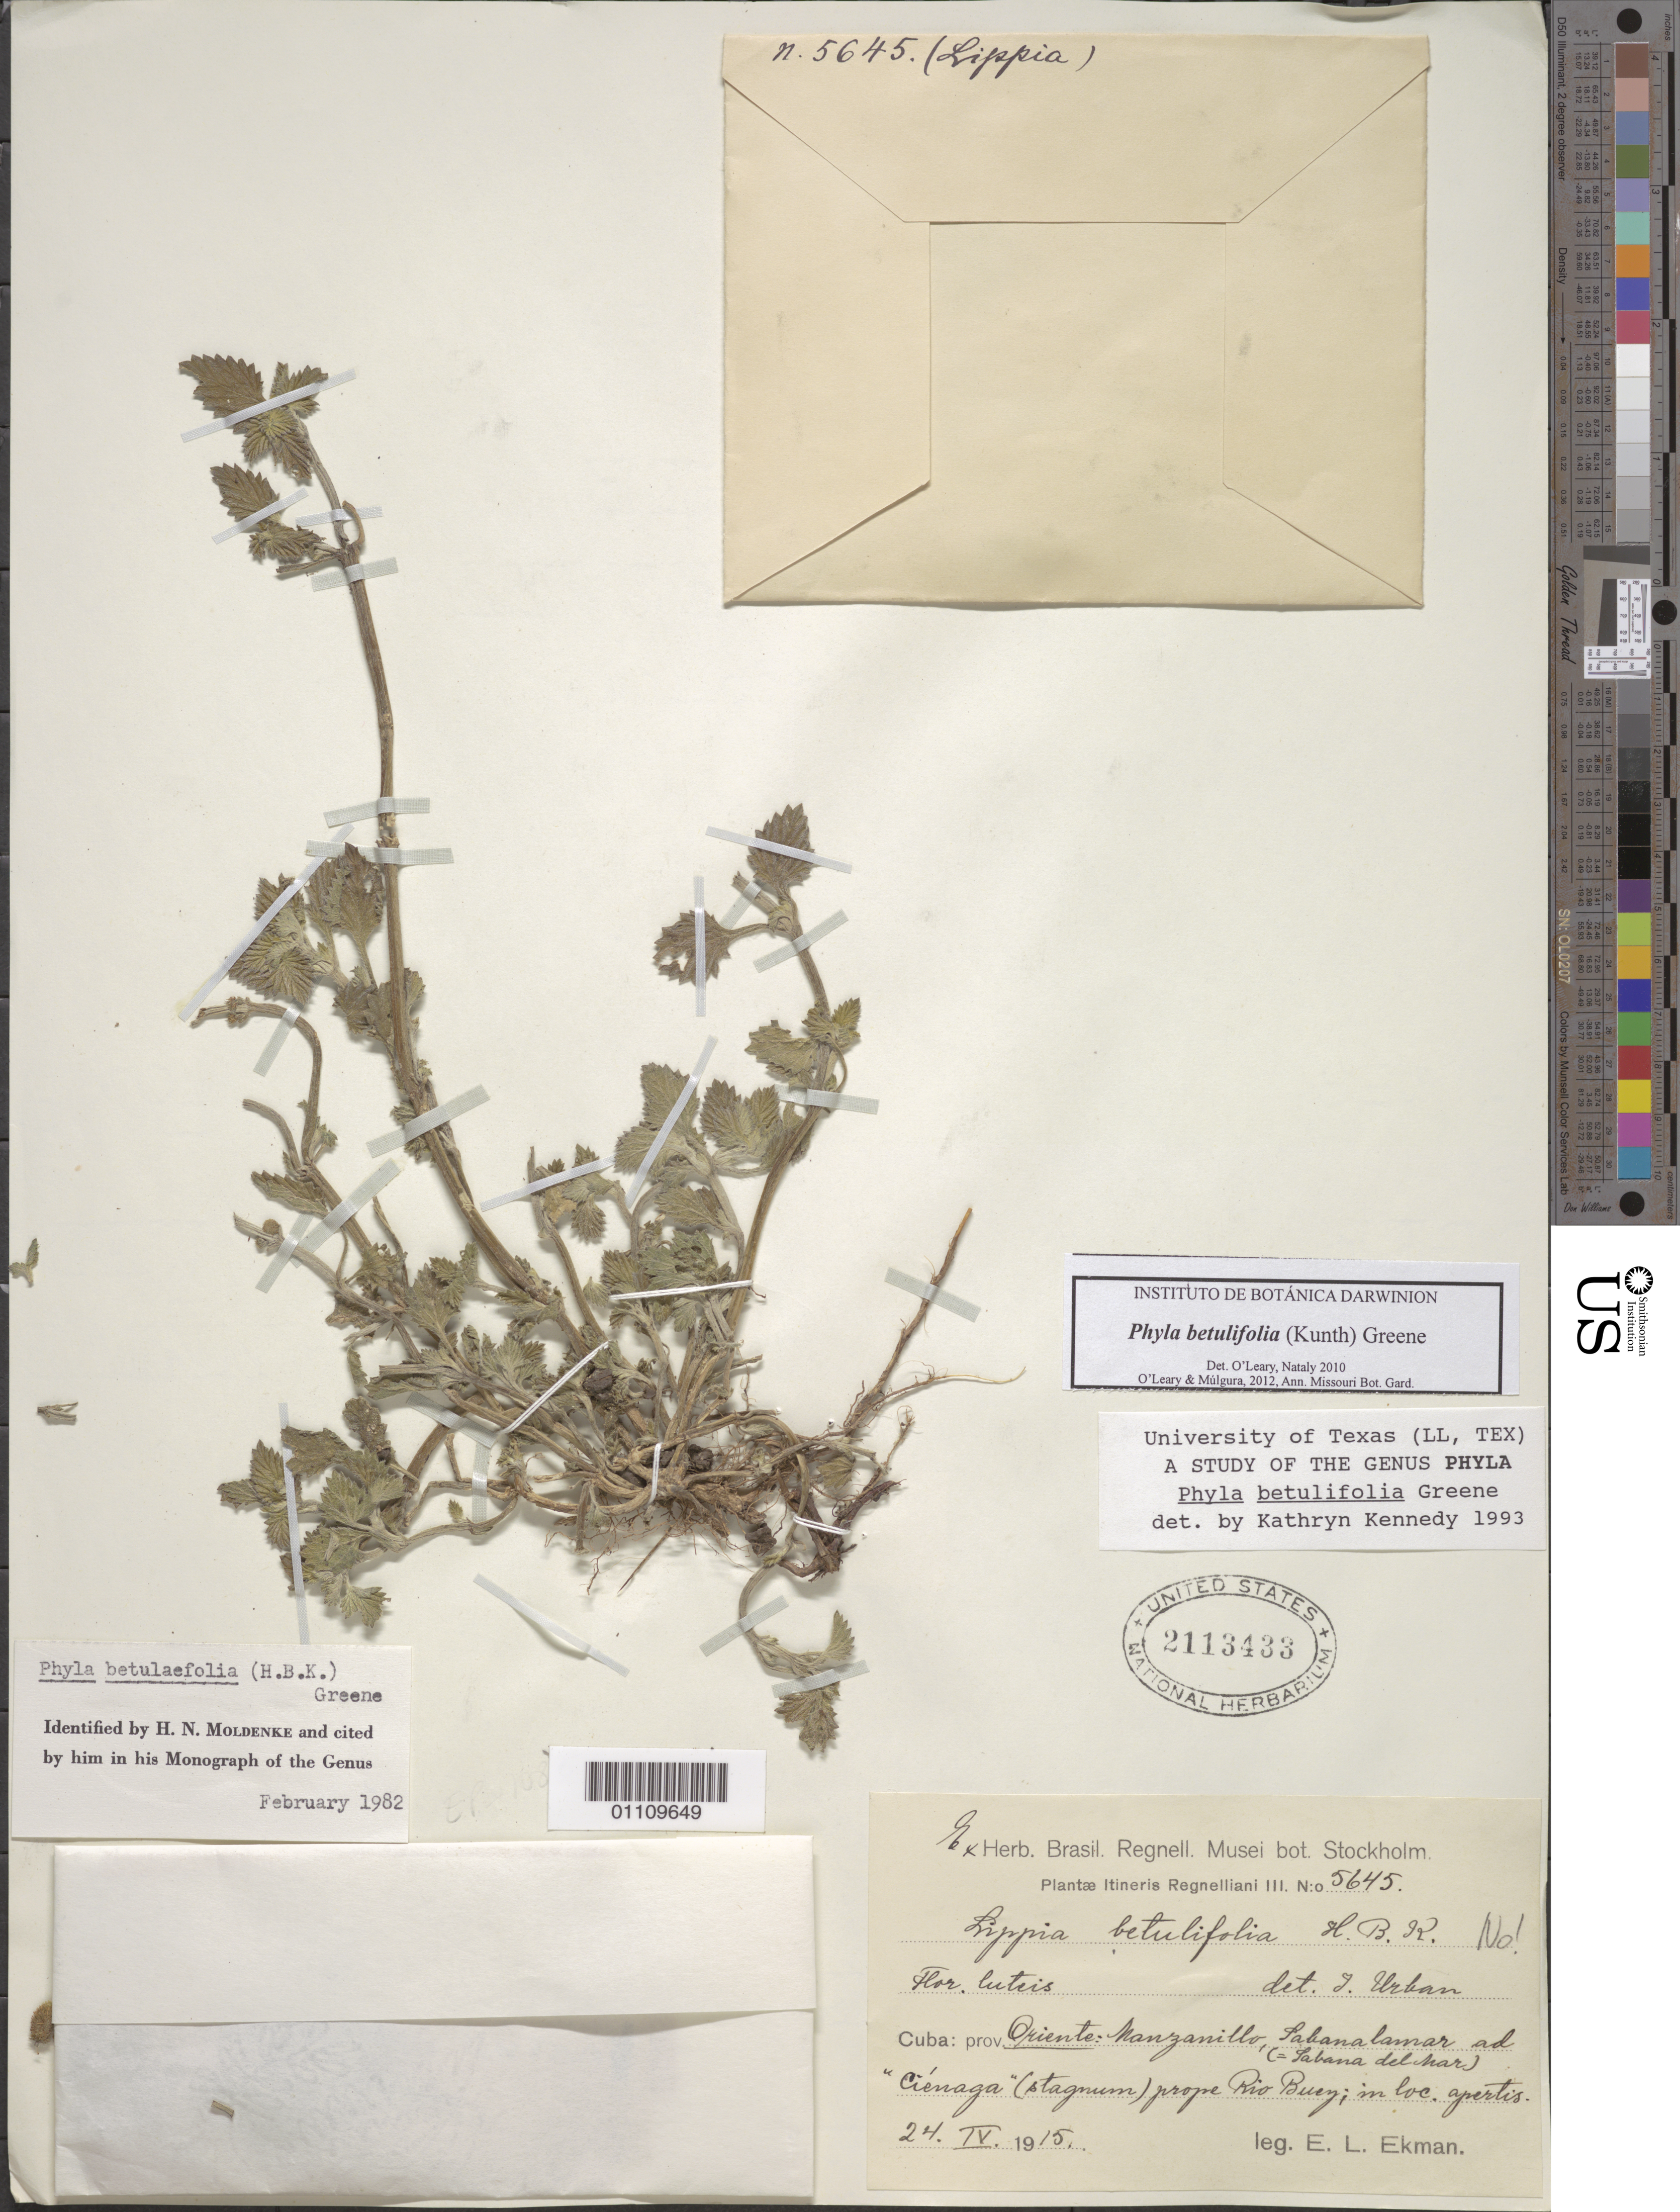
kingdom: Plantae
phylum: Tracheophyta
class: Magnoliopsida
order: Lamiales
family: Verbenaceae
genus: Phyla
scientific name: Phyla betulifolia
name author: (Kunth) Greene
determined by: O'Leary, N.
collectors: E. L. Ekman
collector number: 5645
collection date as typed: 24 Apr 1915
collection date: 1915-04-24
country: Cuba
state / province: Oriente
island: Cuba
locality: Manzanillo, Sabana del Mar ad Ciénaga (stagnum) prope Río Buez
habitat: In loc. apertis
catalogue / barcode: US 2113433